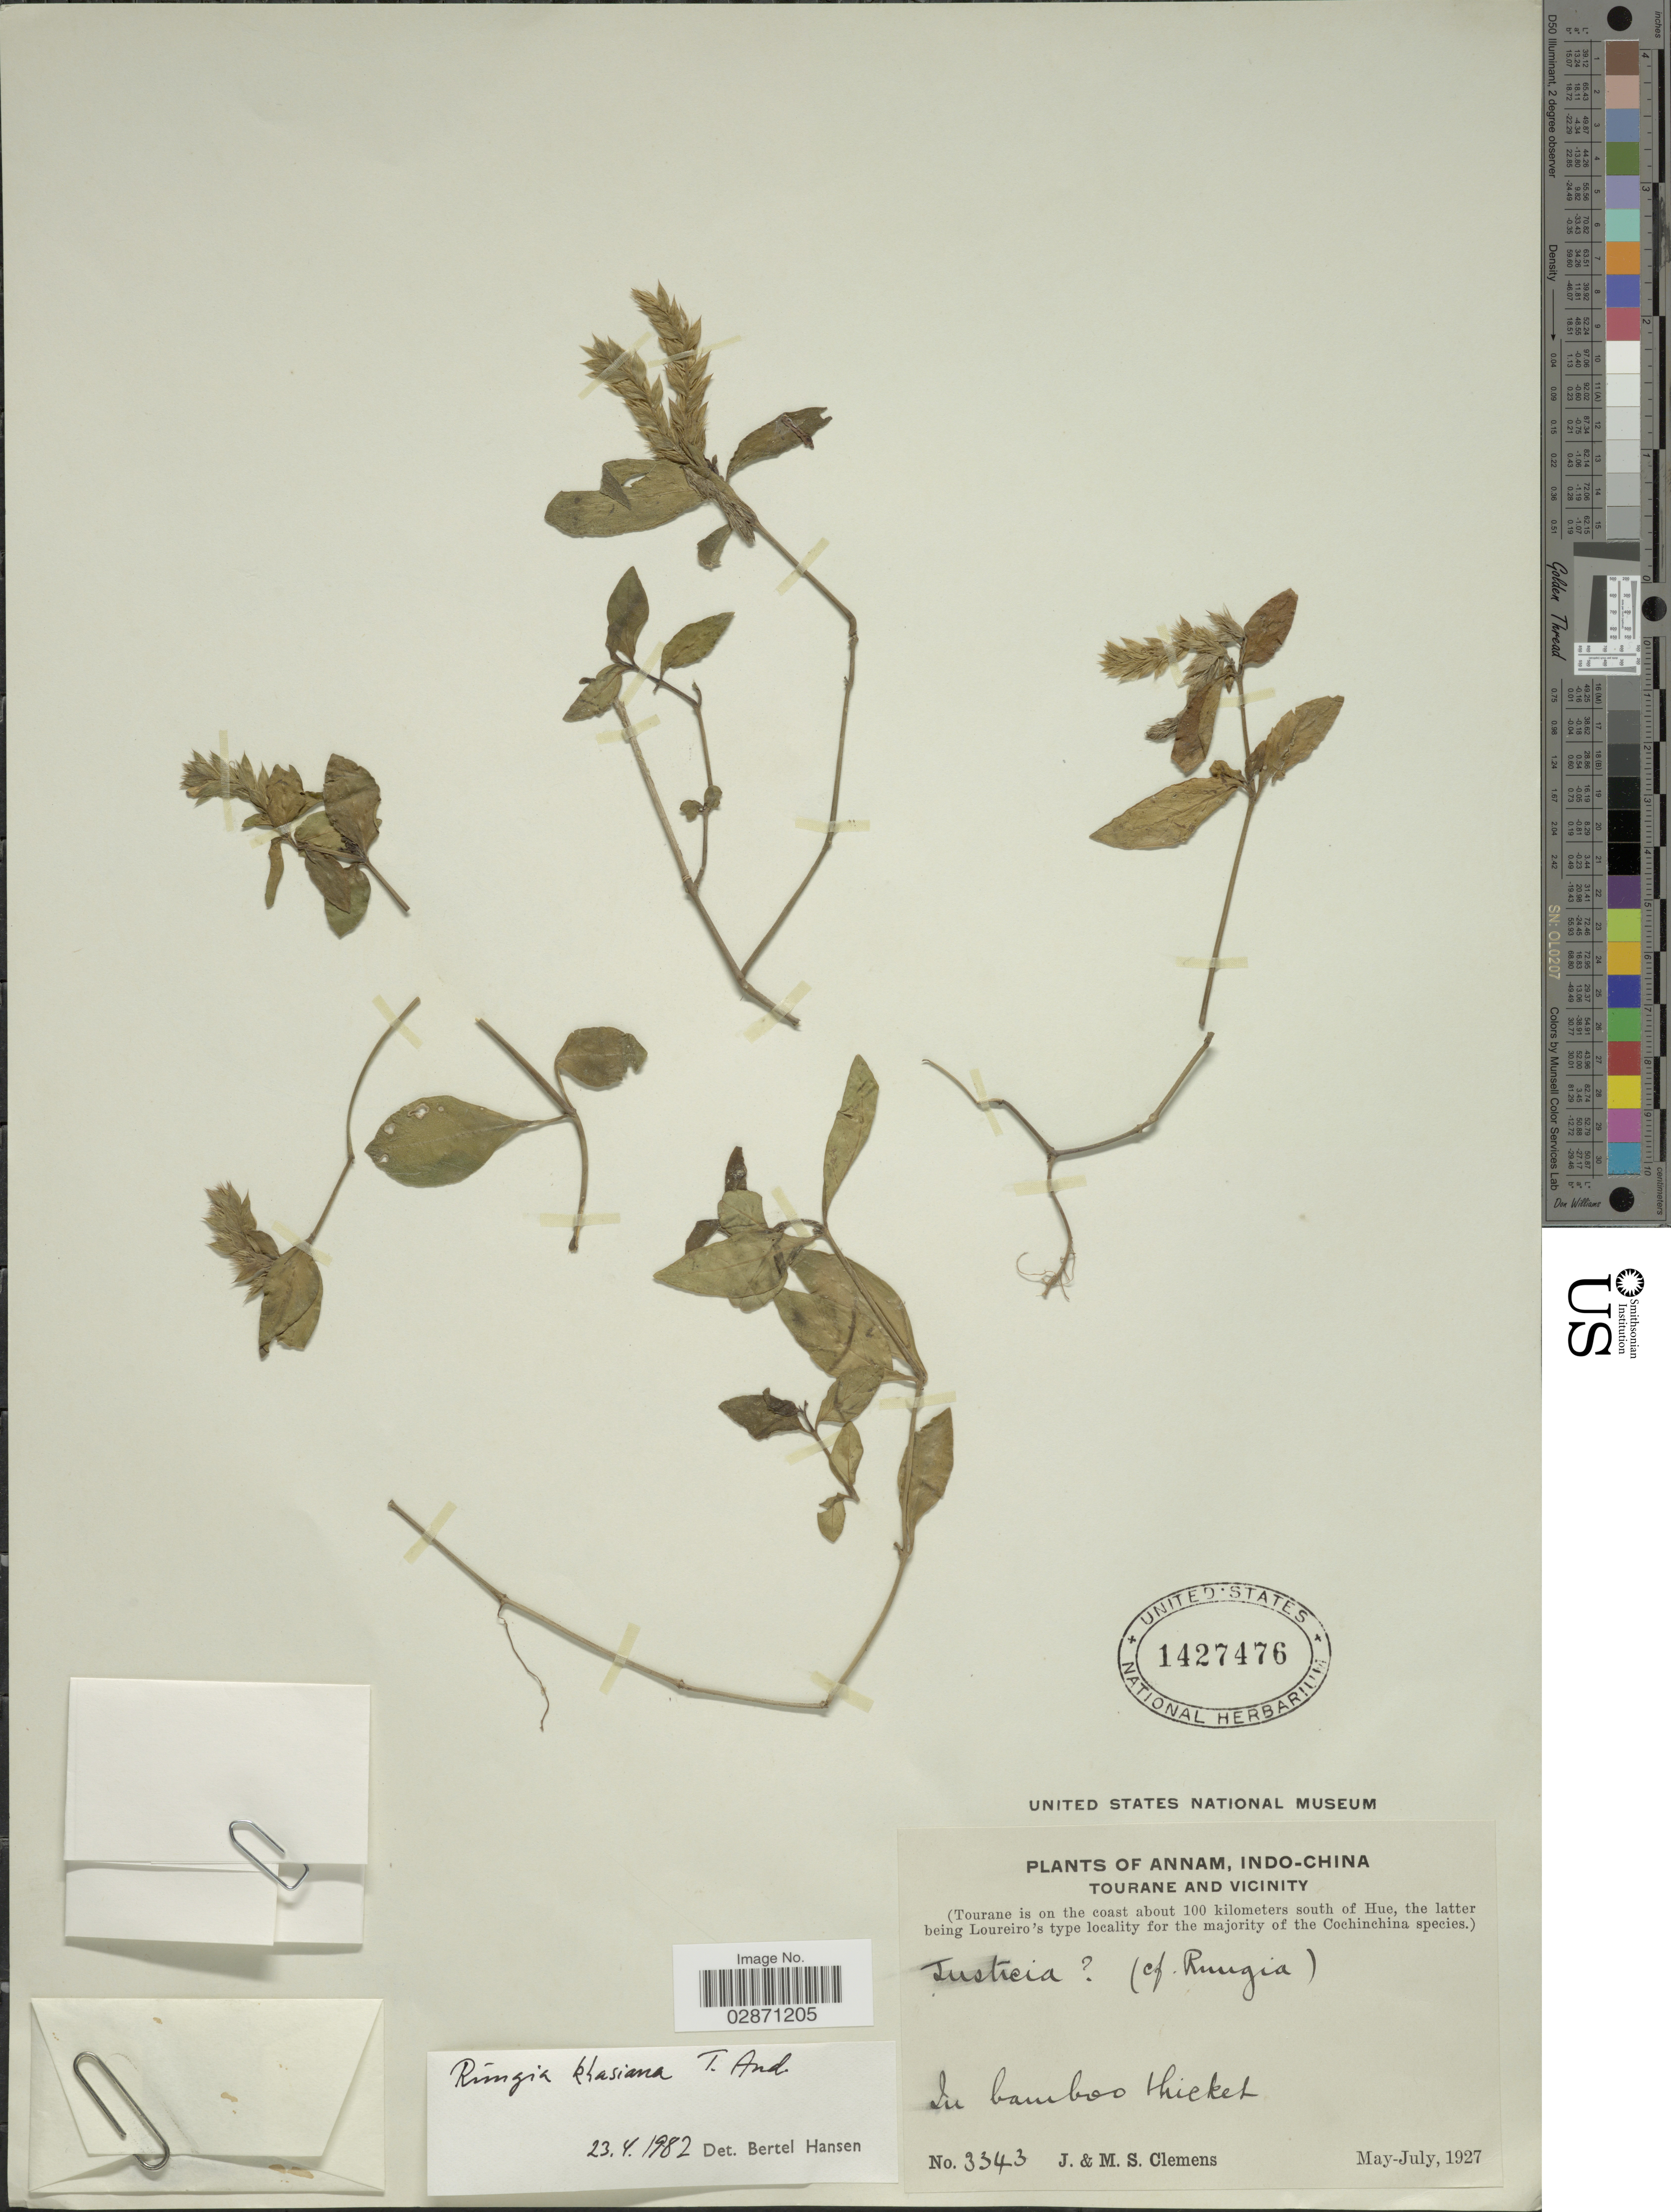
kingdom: Plantae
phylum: Tracheophyta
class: Magnoliopsida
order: Lamiales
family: Acanthaceae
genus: Rungia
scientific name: Rungia khasiana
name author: T. Anderson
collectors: J. Clemens & M. S. Clemens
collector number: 3343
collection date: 1927-05/1927-07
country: Vietnam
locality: Annam, Indo-China. Tourane and vicinity (Tourane is on the coast about 100 kilometers south of Hue.).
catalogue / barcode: US 1427476